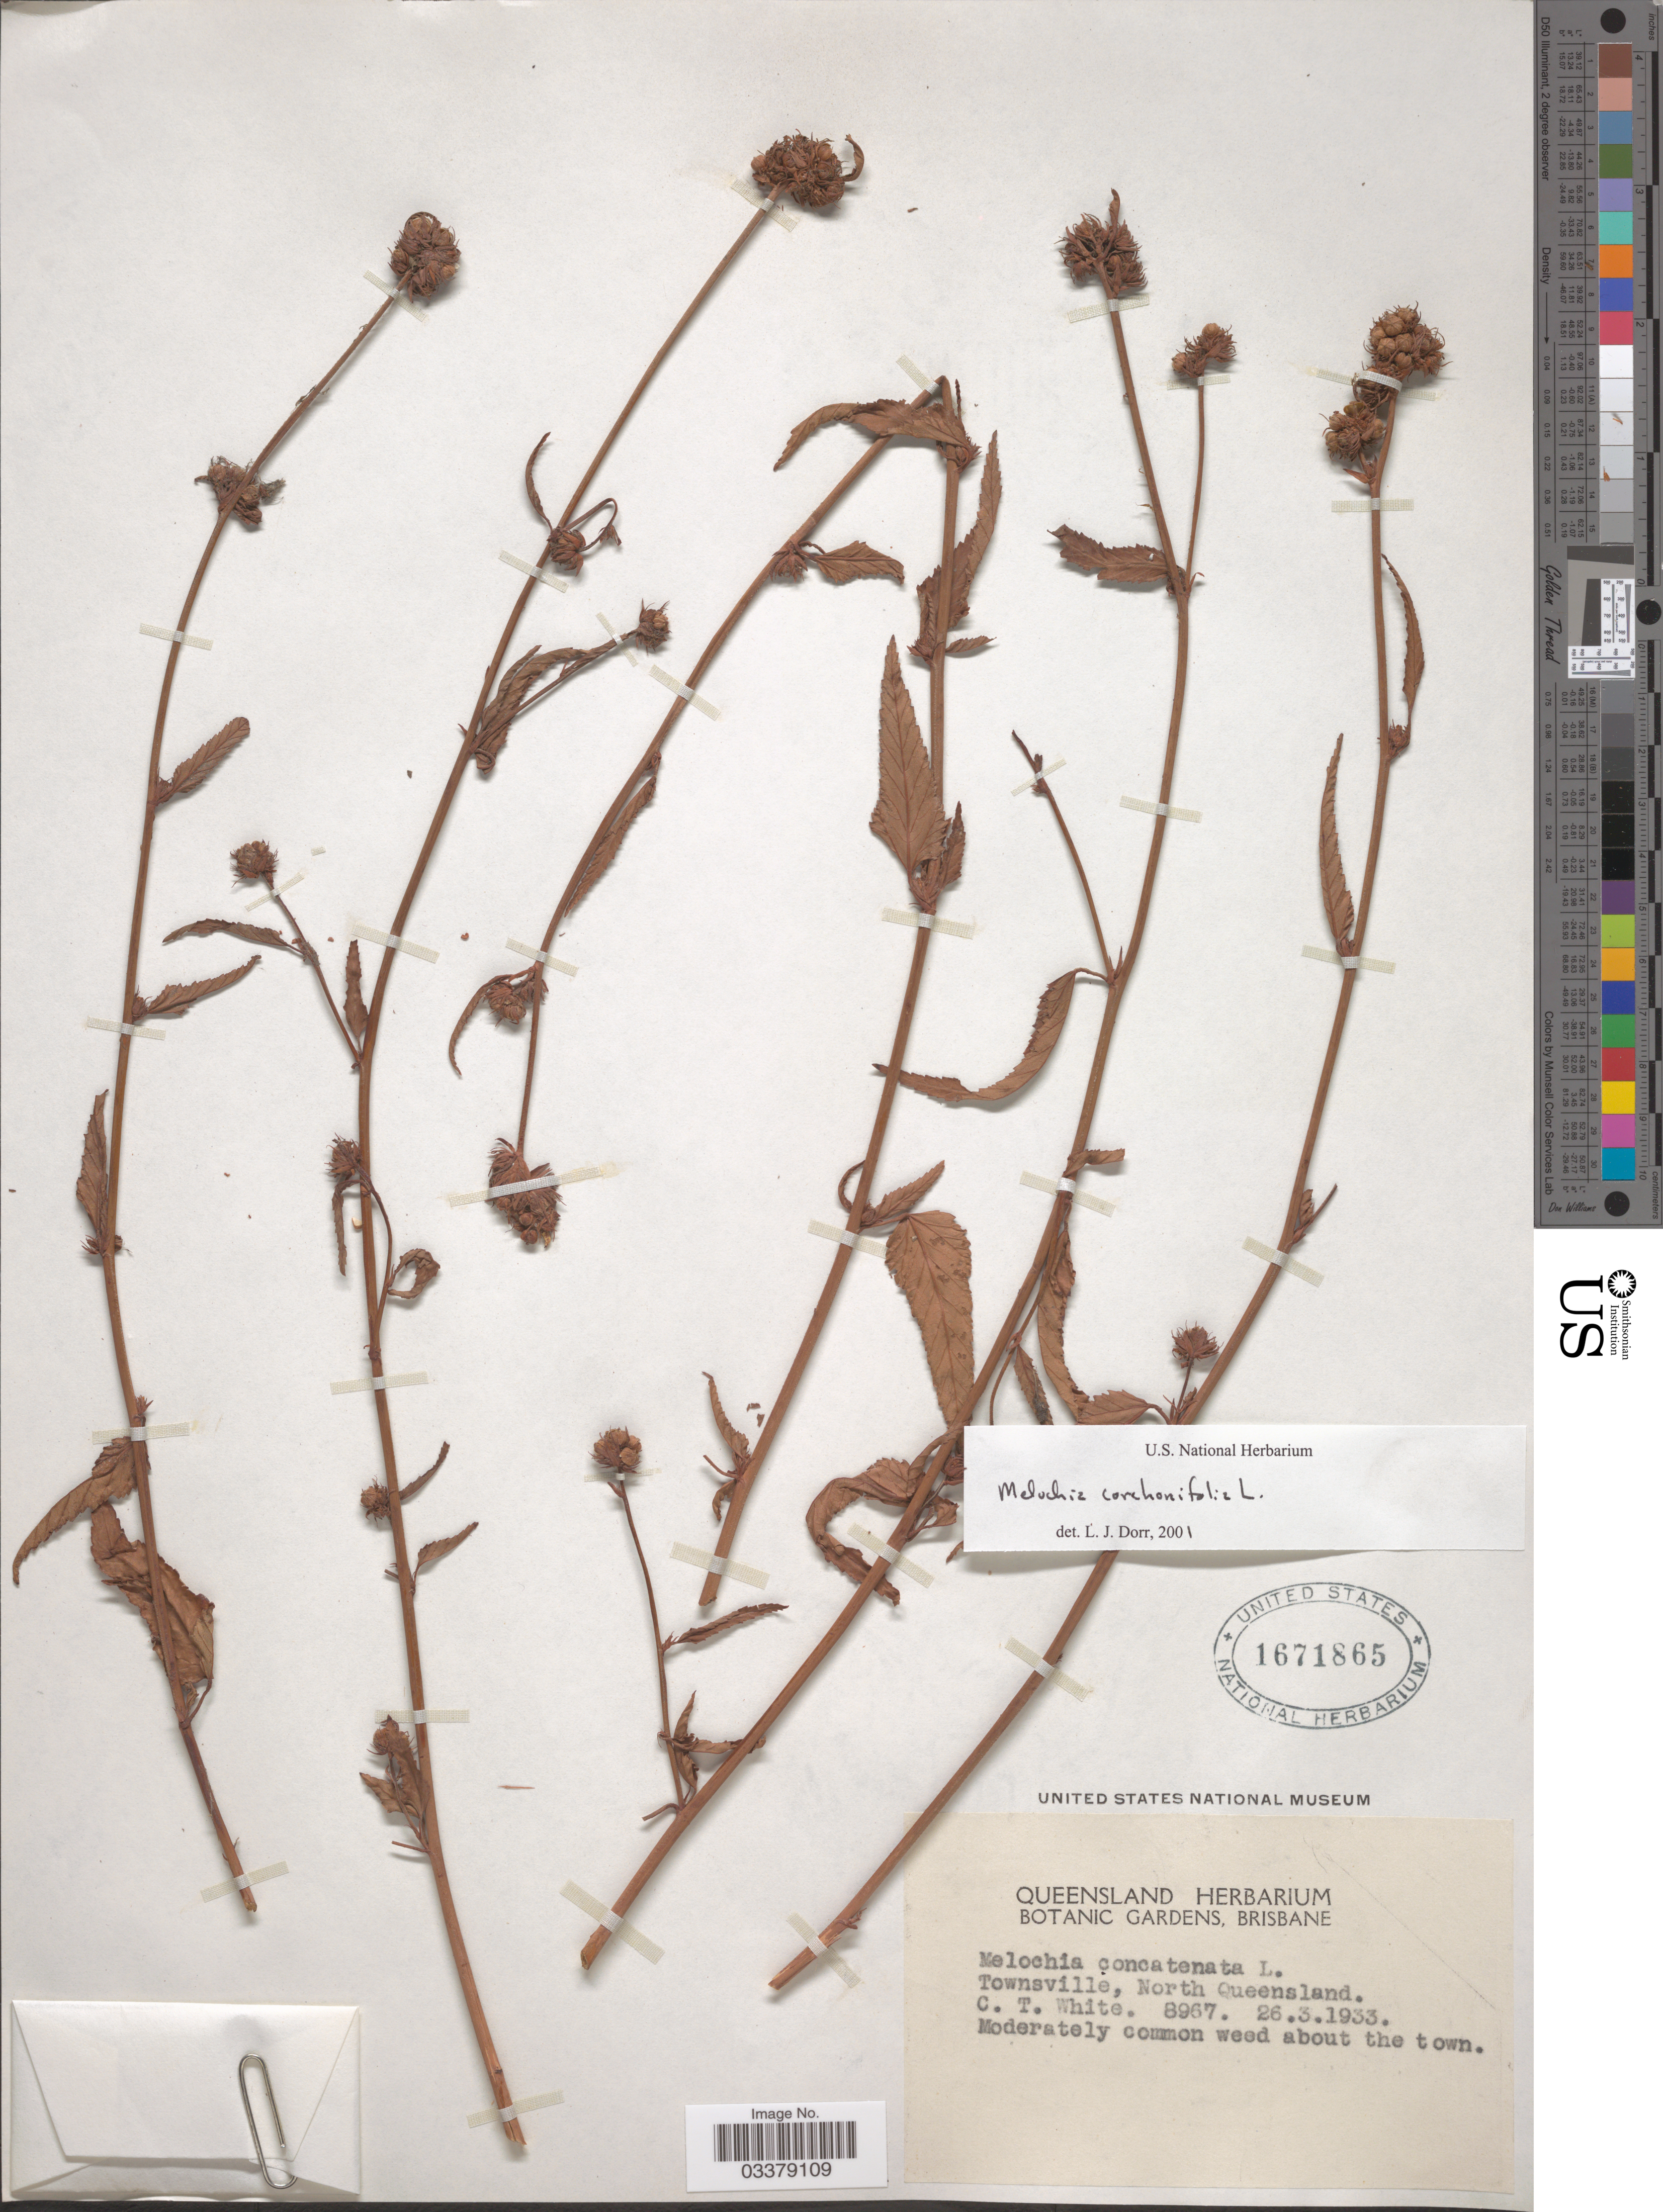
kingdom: Plantae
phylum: Tracheophyta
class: Magnoliopsida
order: Malvales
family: Malvaceae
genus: Melochia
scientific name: Melochia corchorifolia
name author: L.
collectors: C. T. White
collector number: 8967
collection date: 1933-03-26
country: Australia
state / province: Queensland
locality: Townsville, North Queensland.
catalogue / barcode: US 1671865